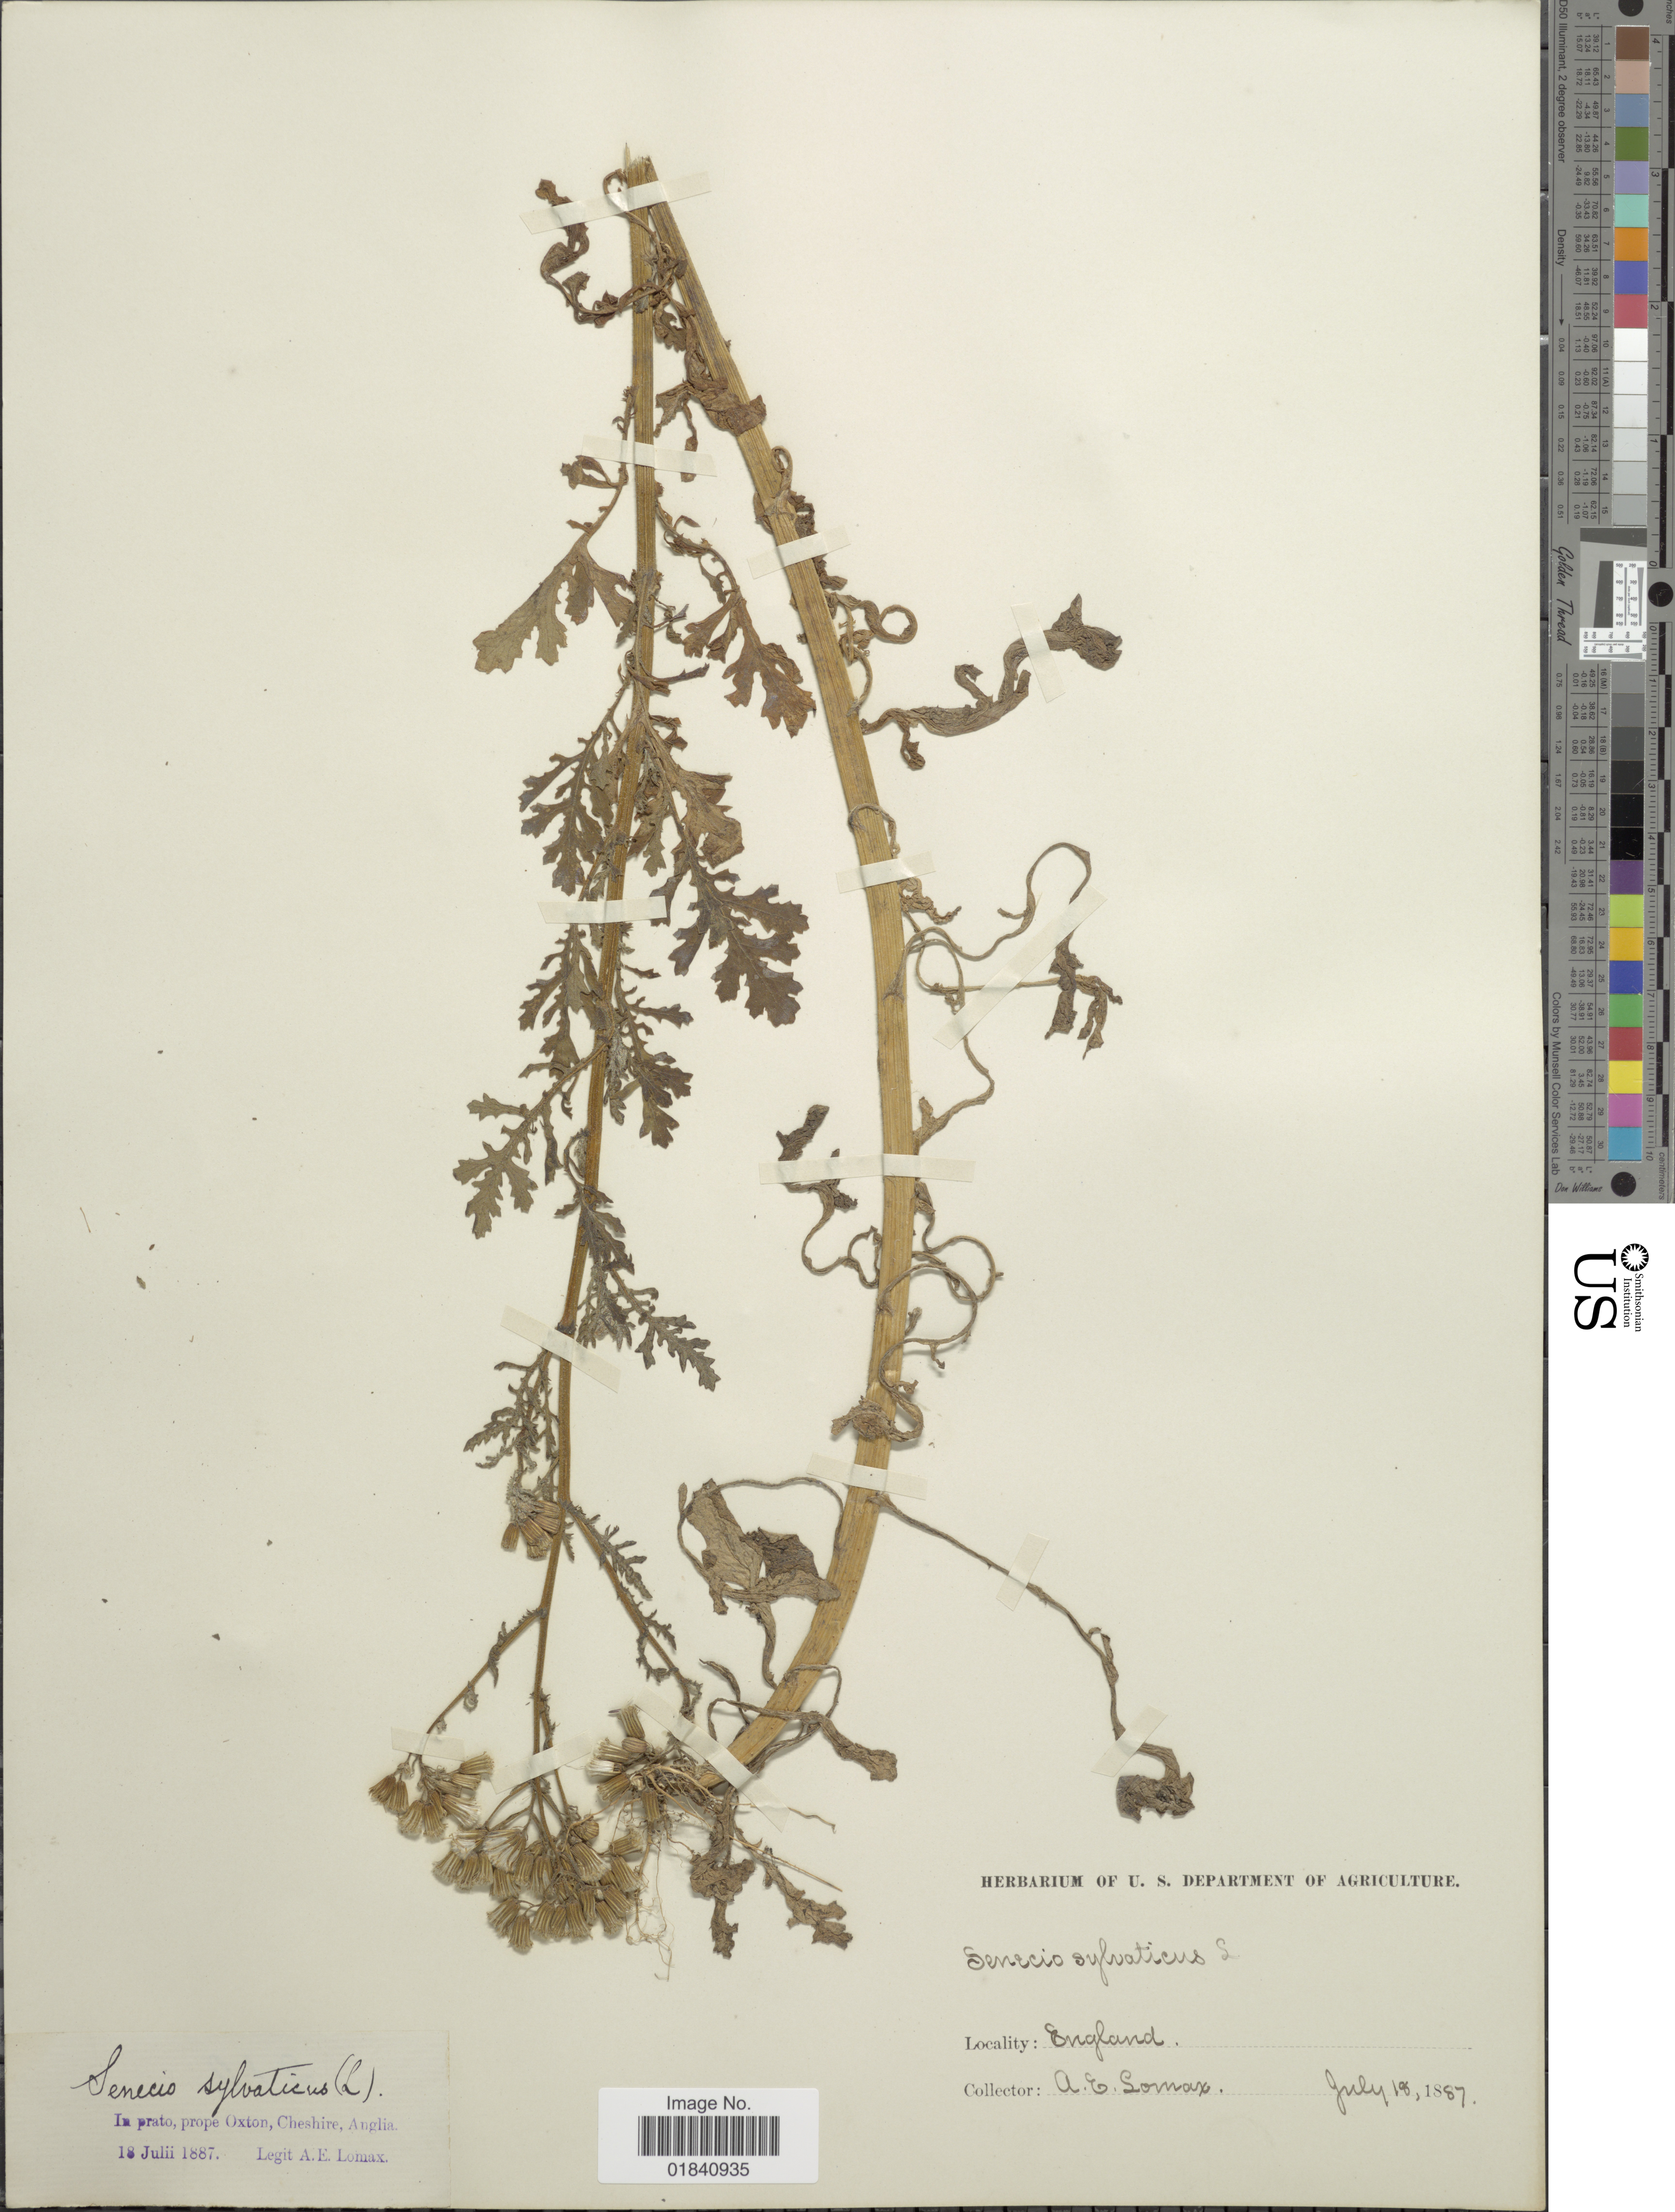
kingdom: Plantae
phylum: Tracheophyta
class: Magnoliopsida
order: Asterales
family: Asteraceae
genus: Senecio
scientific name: Senecio sylvaticus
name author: L.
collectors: A. Lomax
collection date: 1887-07-18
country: United Kingdom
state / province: England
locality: Prope Oxton, Cheshire, Anglia